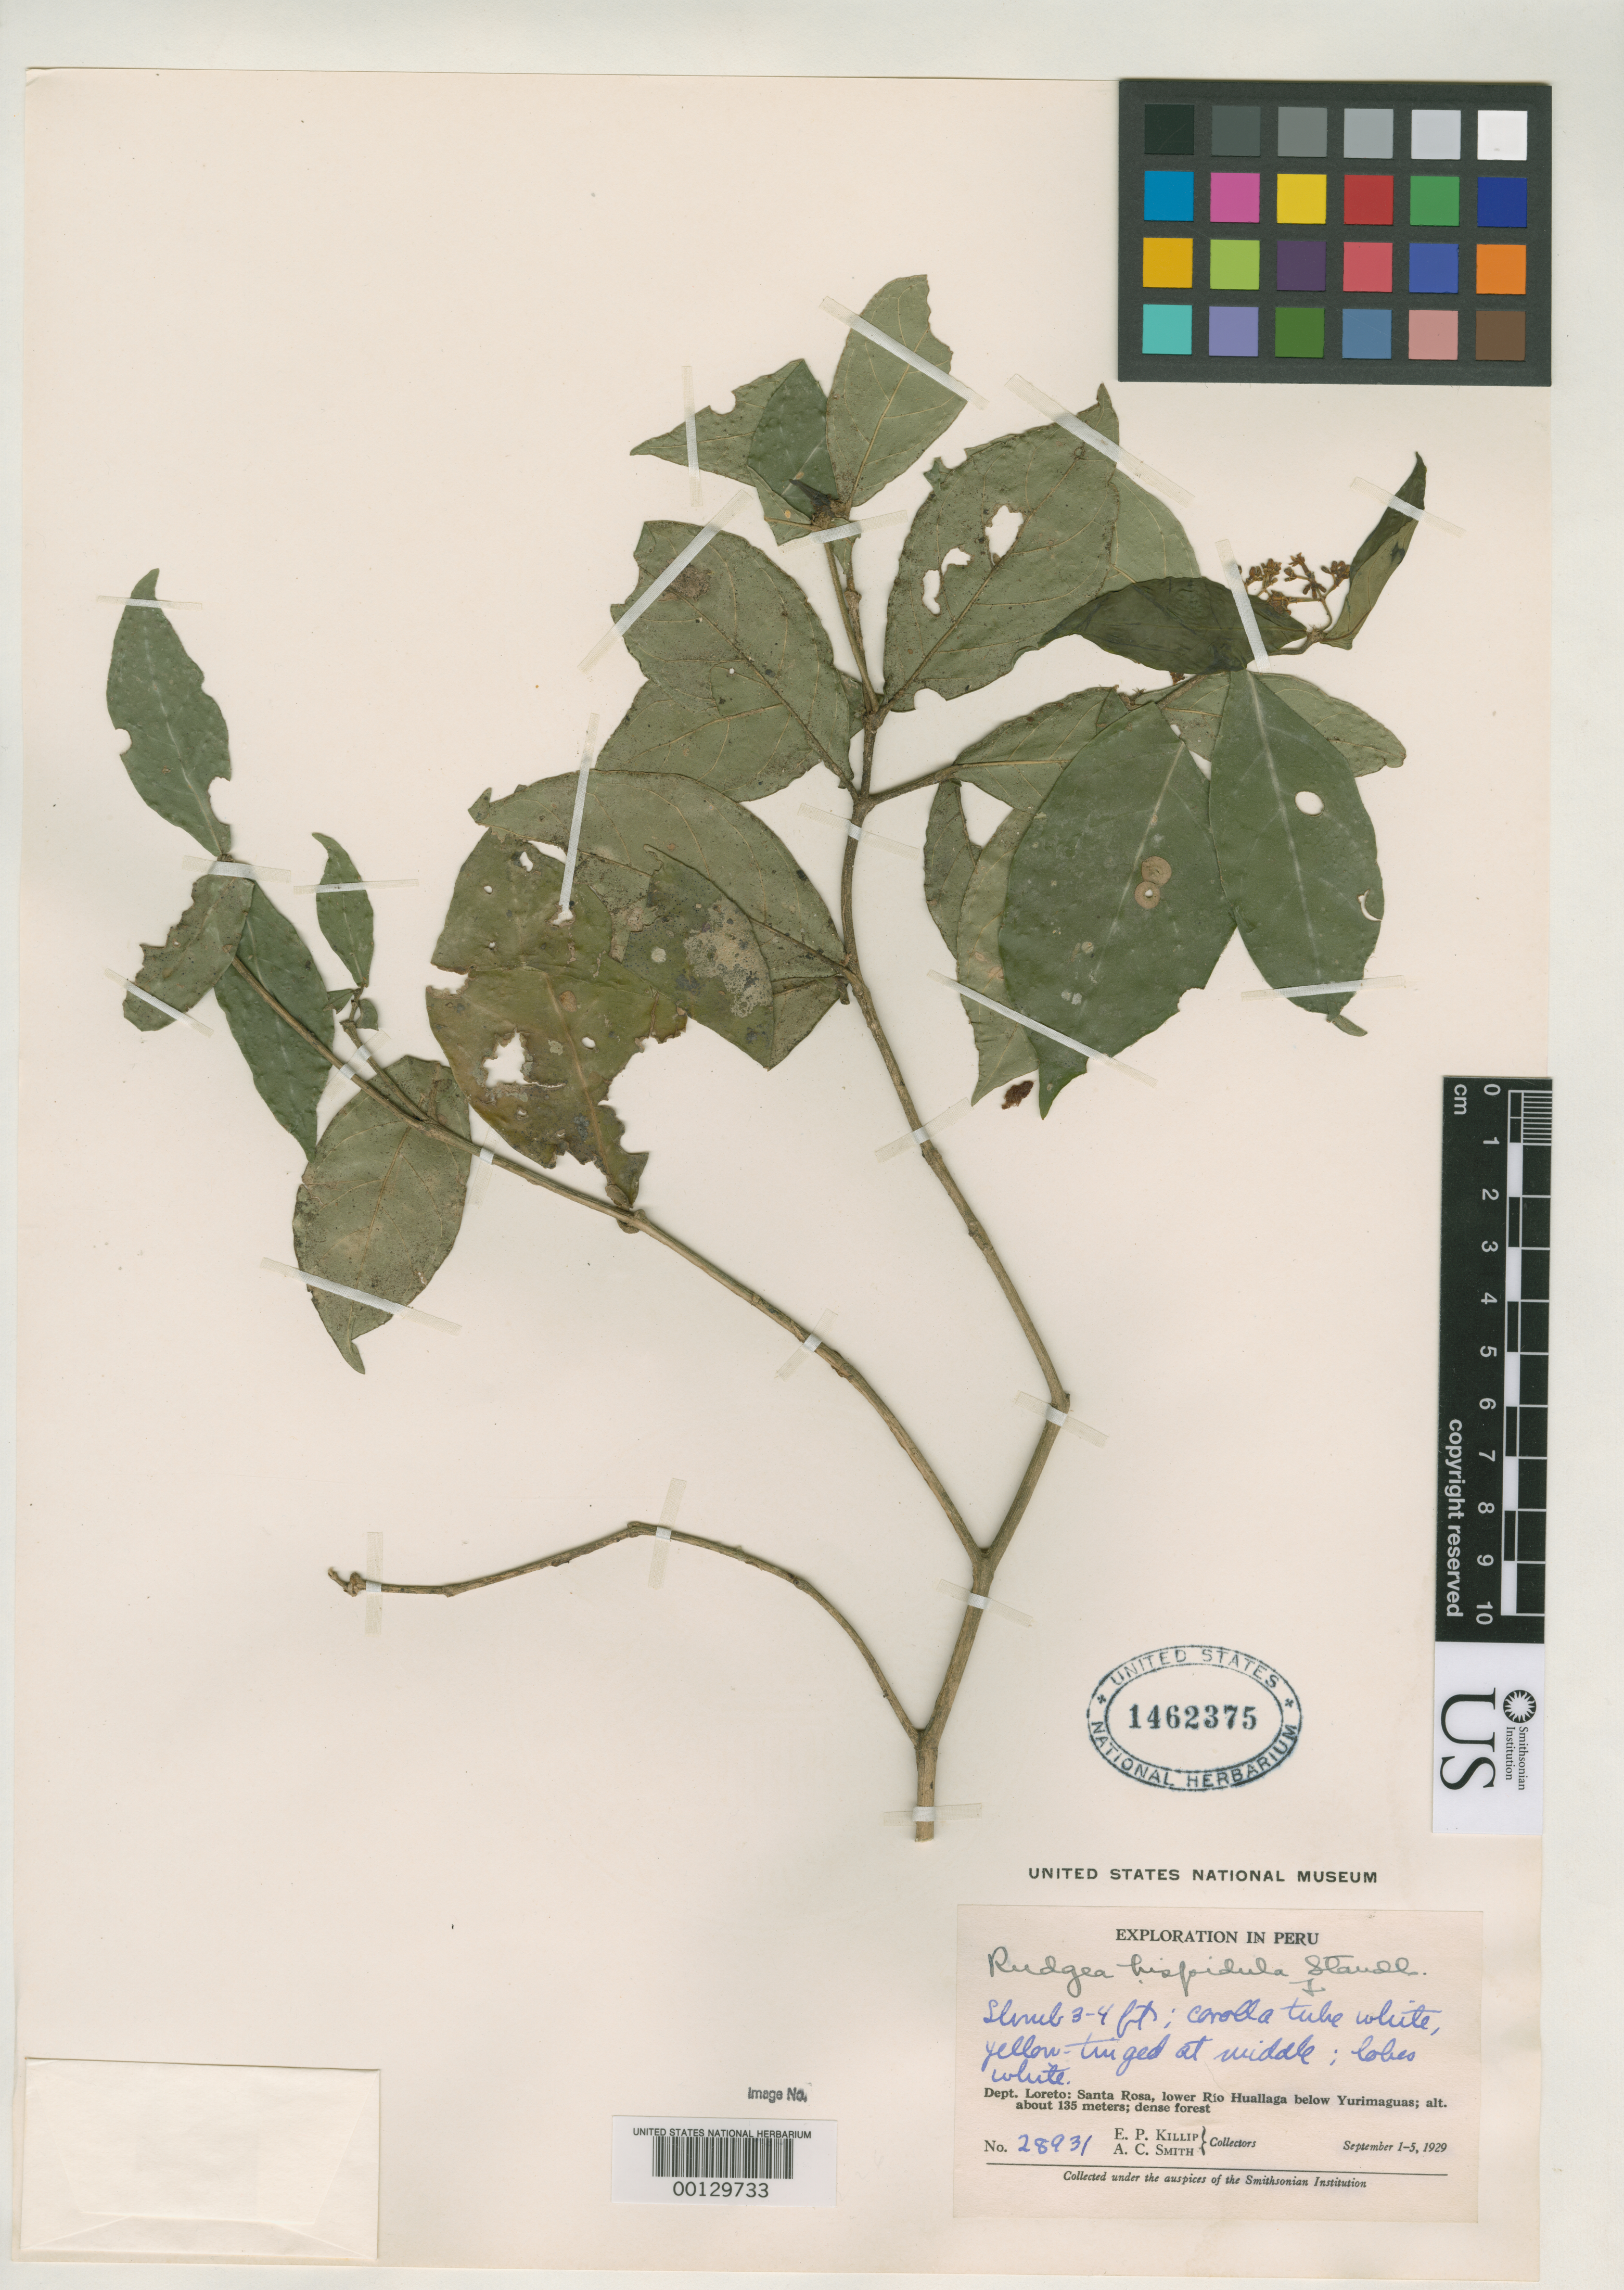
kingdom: Plantae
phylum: Tracheophyta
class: Magnoliopsida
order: Gentianales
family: Rubiaceae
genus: Rudgea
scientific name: Rudgea hispidula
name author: Standl.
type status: Isotype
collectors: E. P. Killip & A. C. Smith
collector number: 28931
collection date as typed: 01 Sep 1929 to 05 Sep 1929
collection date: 1929-09-01/1929-09-05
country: Peru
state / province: Loreto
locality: Santa Rosa, lower Rio Huallaga, below Yurimaguas.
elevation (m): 135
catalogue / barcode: US 1462375